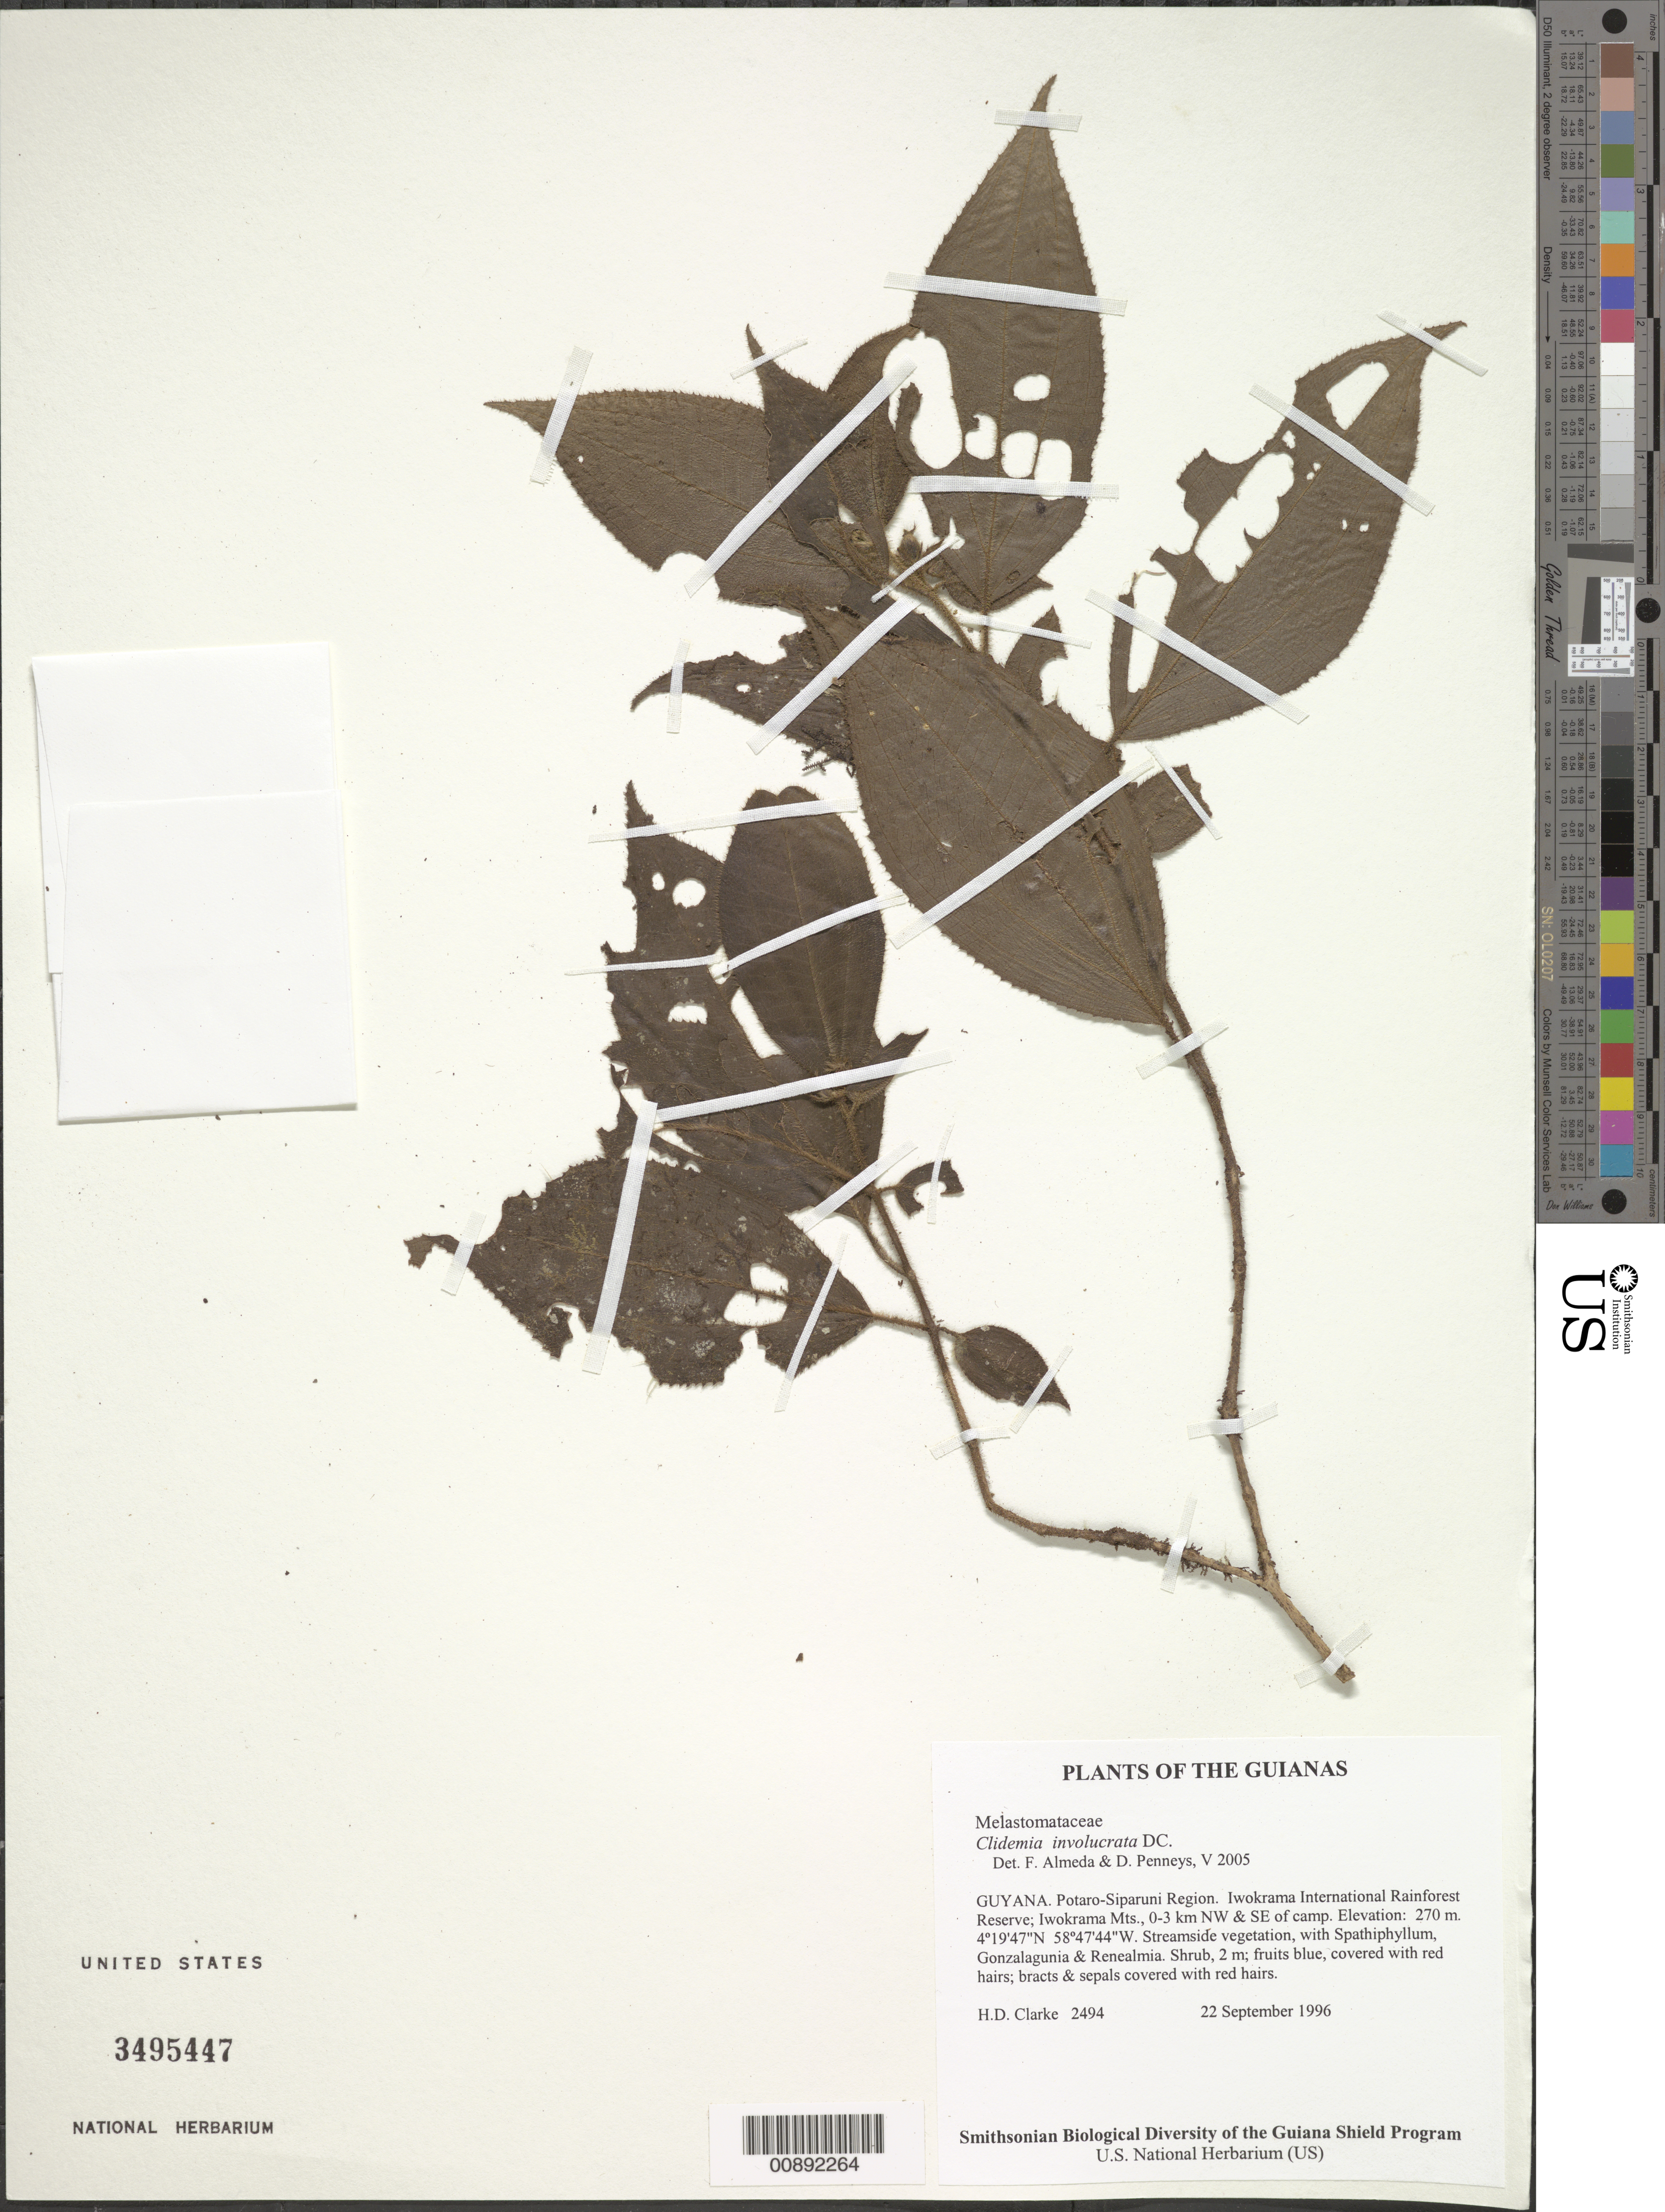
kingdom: Plantae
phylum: Tracheophyta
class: Magnoliopsida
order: Myrtales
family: Melastomataceae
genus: Clidemia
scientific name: Clidemia involucrata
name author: DC.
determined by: Almeda, F.; Penneys, D. S.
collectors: H. D. Clarke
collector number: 2494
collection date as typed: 22 September 1996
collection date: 1996-09-22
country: Guyana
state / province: Potaro-Siparuni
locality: Iwokrama International Rainforest Reserve; Iwokrama Mts., 0-3 km NW & SE of camp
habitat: Streamside vegetation, with Spathiphyllum, Gonzalagunia & Renealmia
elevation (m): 270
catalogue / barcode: US 3495447